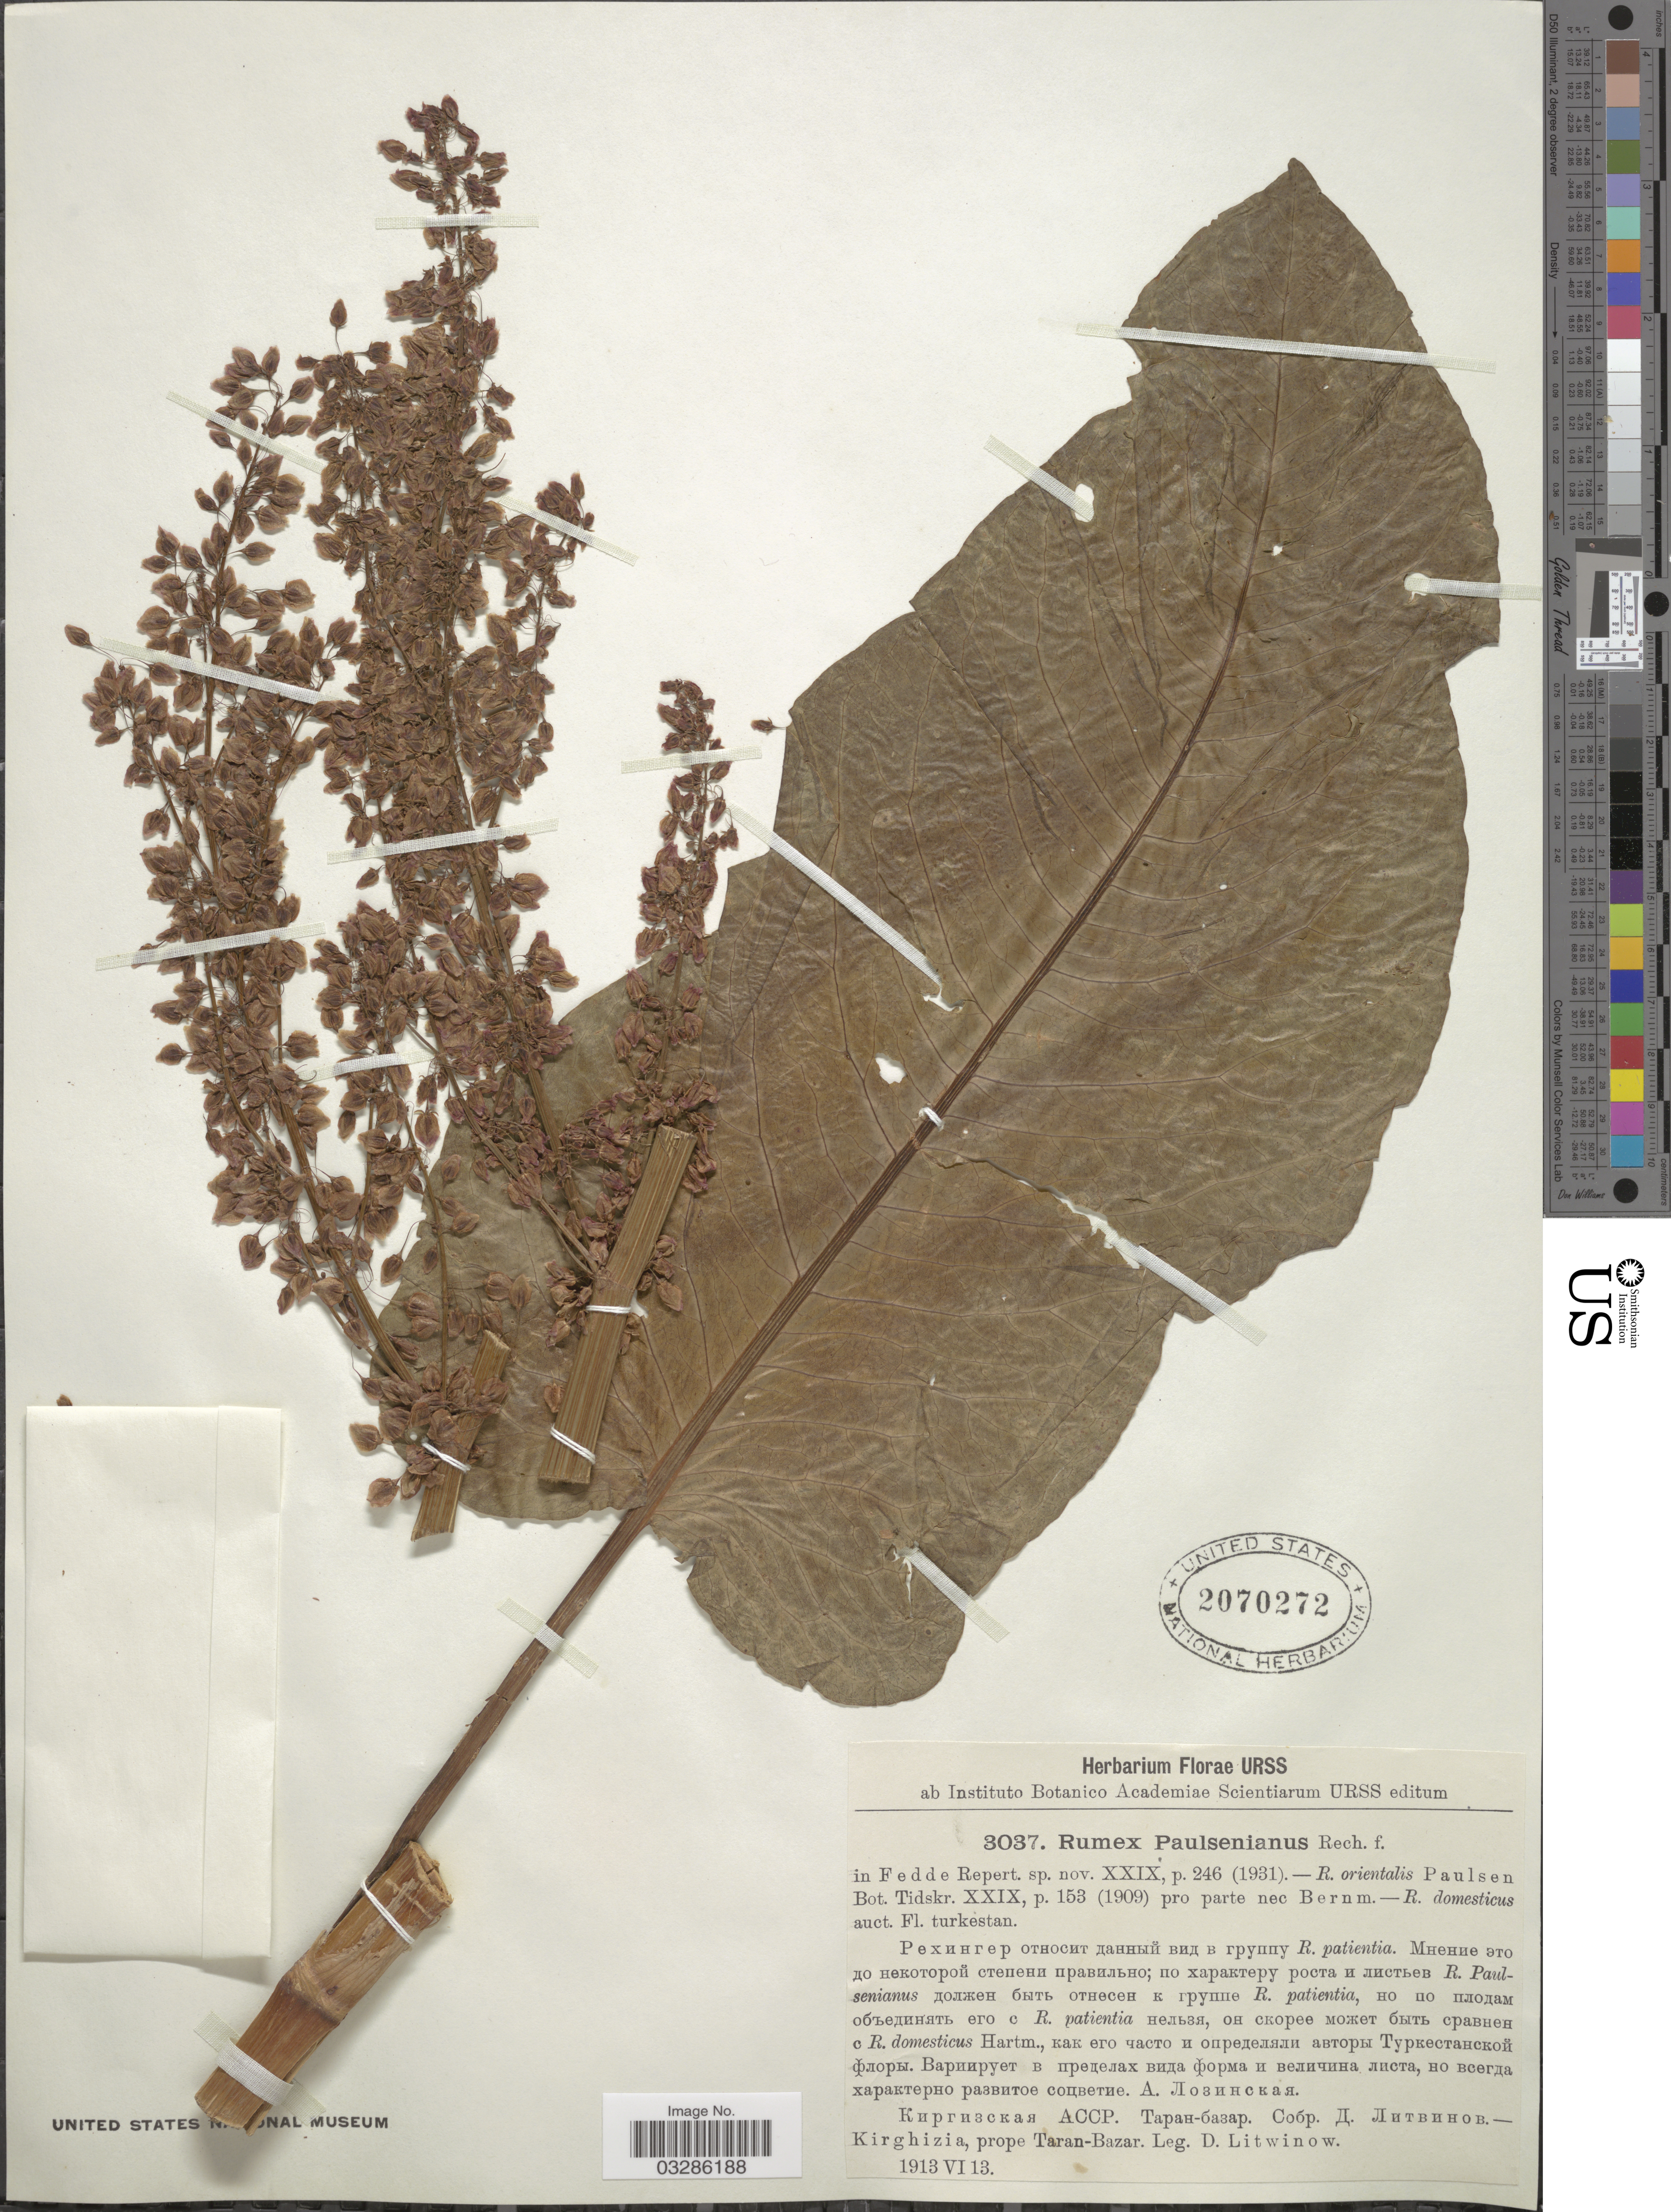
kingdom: Plantae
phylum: Tracheophyta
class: Magnoliopsida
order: Caryophyllales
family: Polygonaceae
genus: Rumex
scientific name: Rumex paulsenianus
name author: Rech. f.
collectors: D. Litwinow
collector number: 3037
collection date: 1913-06-13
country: Kyrgyzstan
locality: Kirghizia, prope Taran-Bazar.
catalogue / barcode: US 2070272